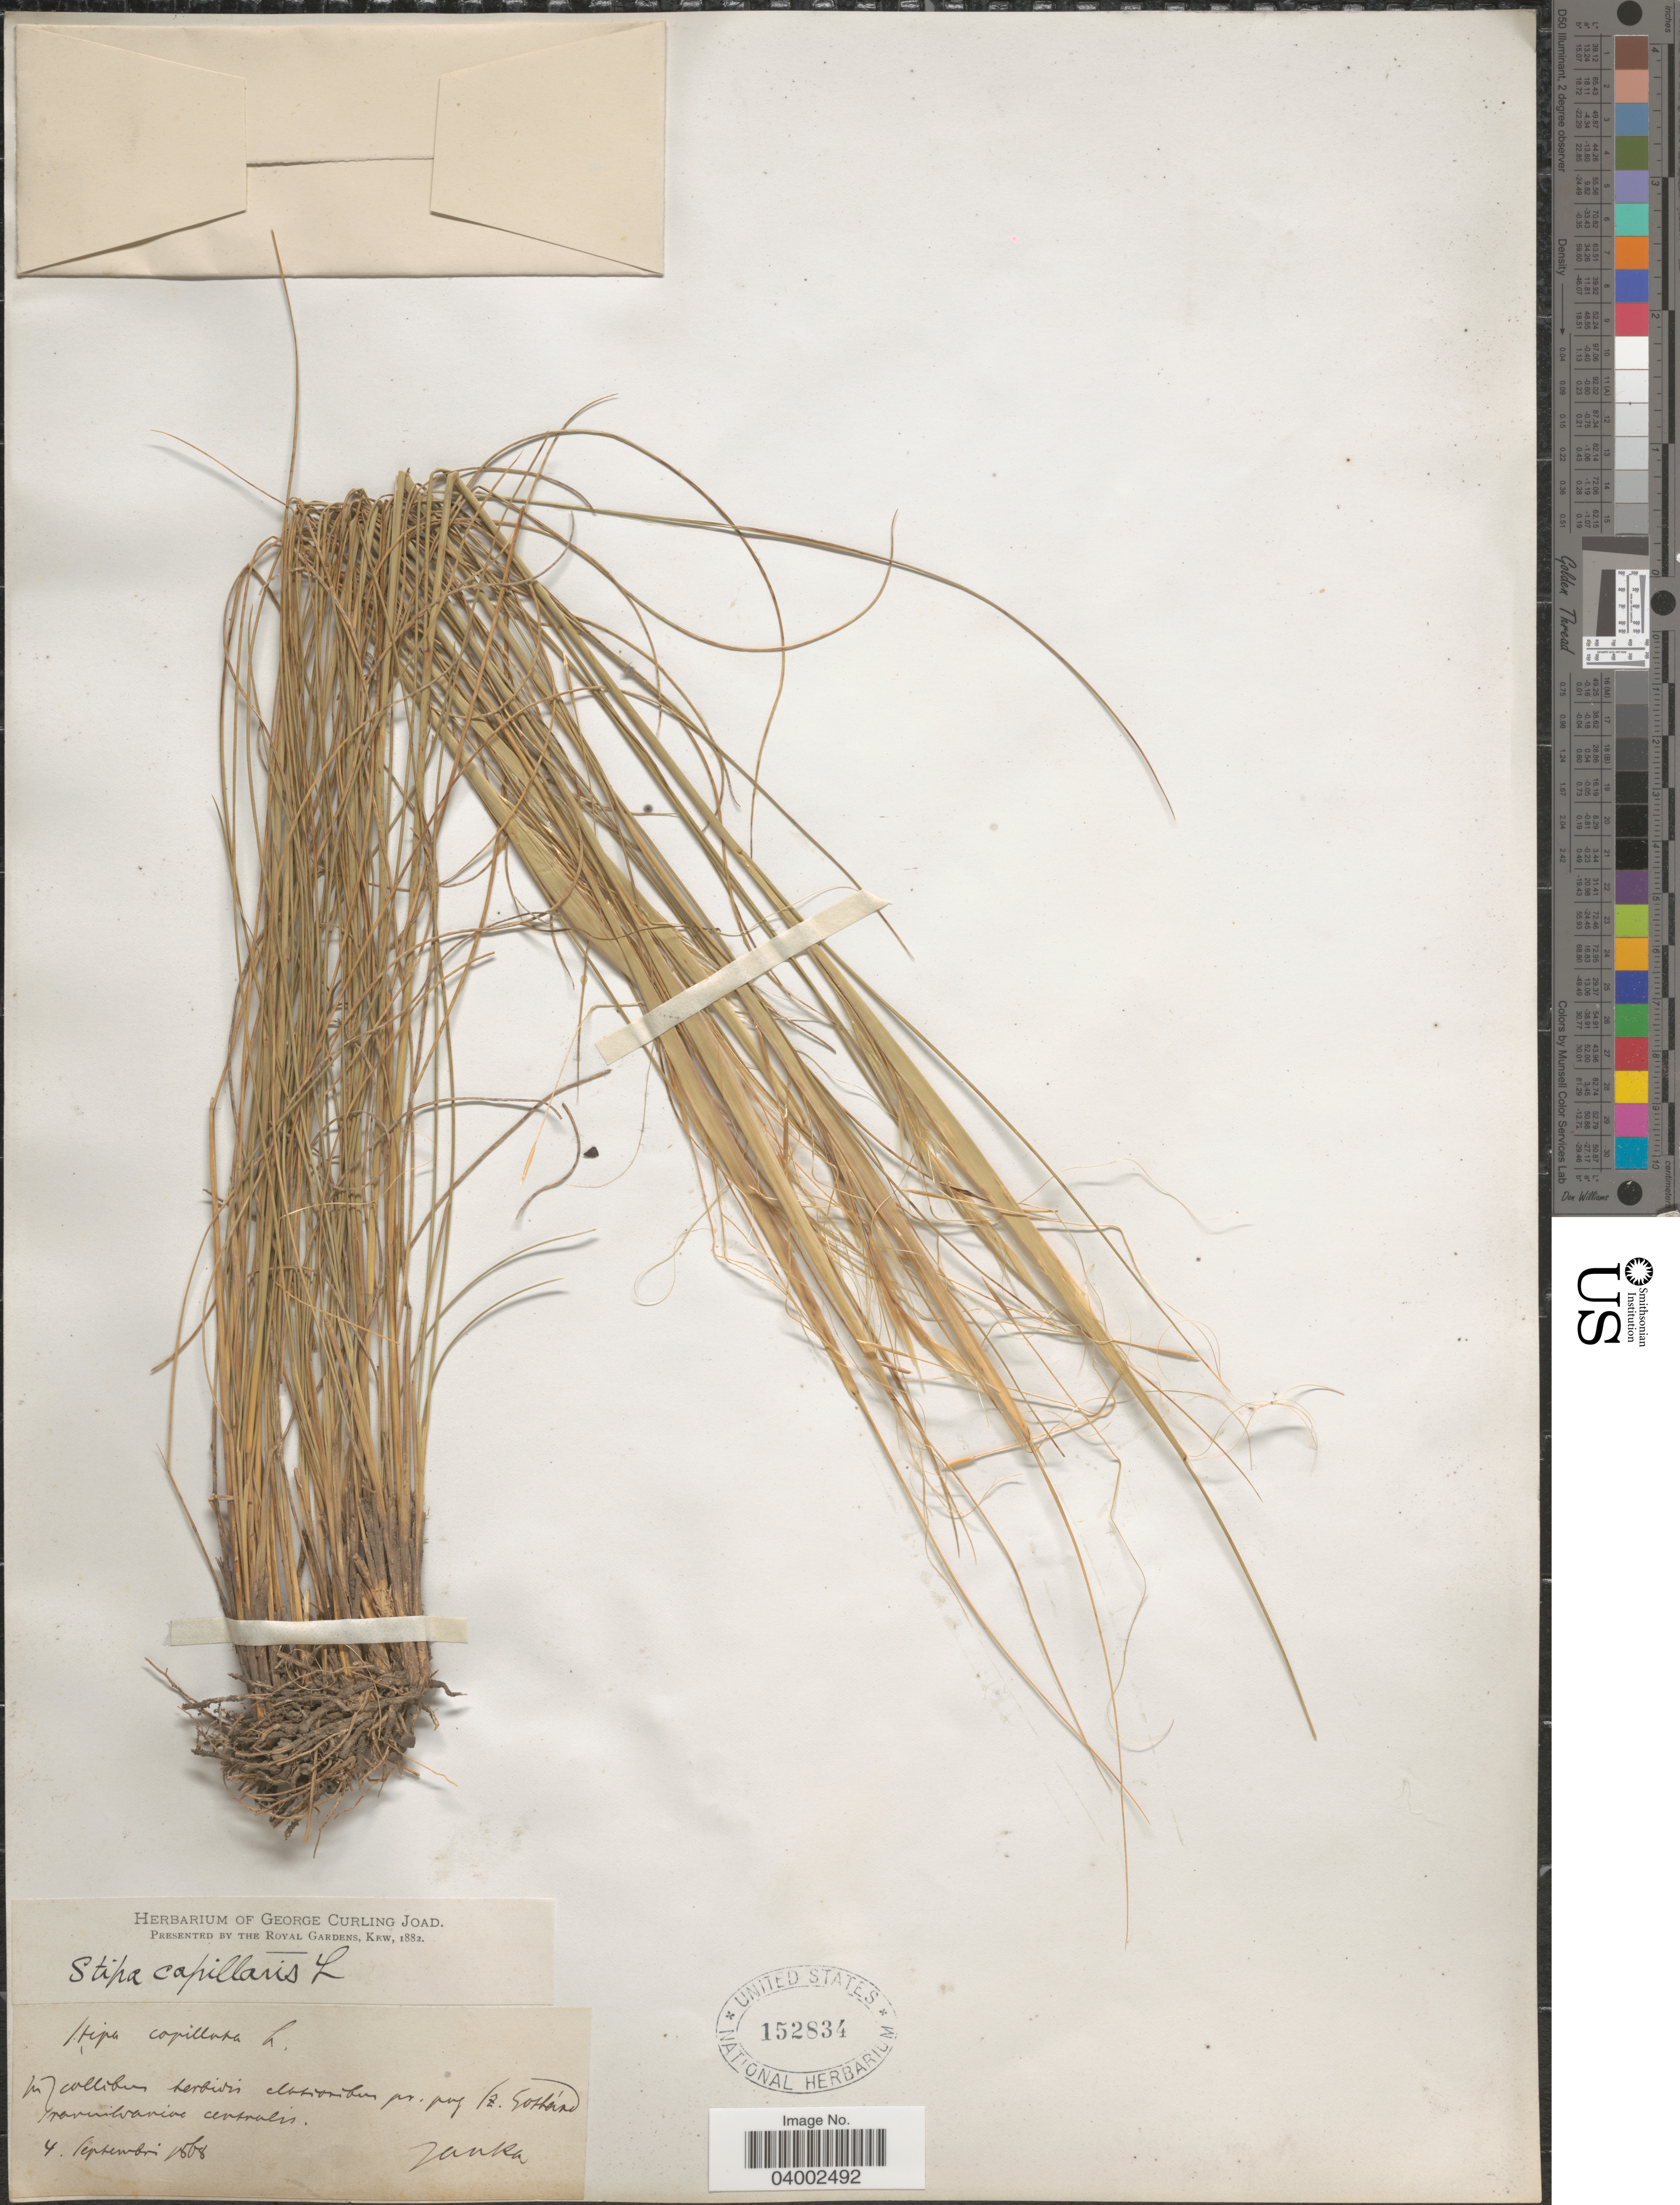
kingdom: Plantae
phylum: Tracheophyta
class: Liliopsida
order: Poales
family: Poaceae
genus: Stipa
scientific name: Stipa capillata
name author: L.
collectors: V. Janka von Bulcs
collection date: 1868-09-04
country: Romania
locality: In collibus herbidis collibus pr. pag (z. Gothard [interpreted]), transsilvaniae centralis.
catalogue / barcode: US 152834